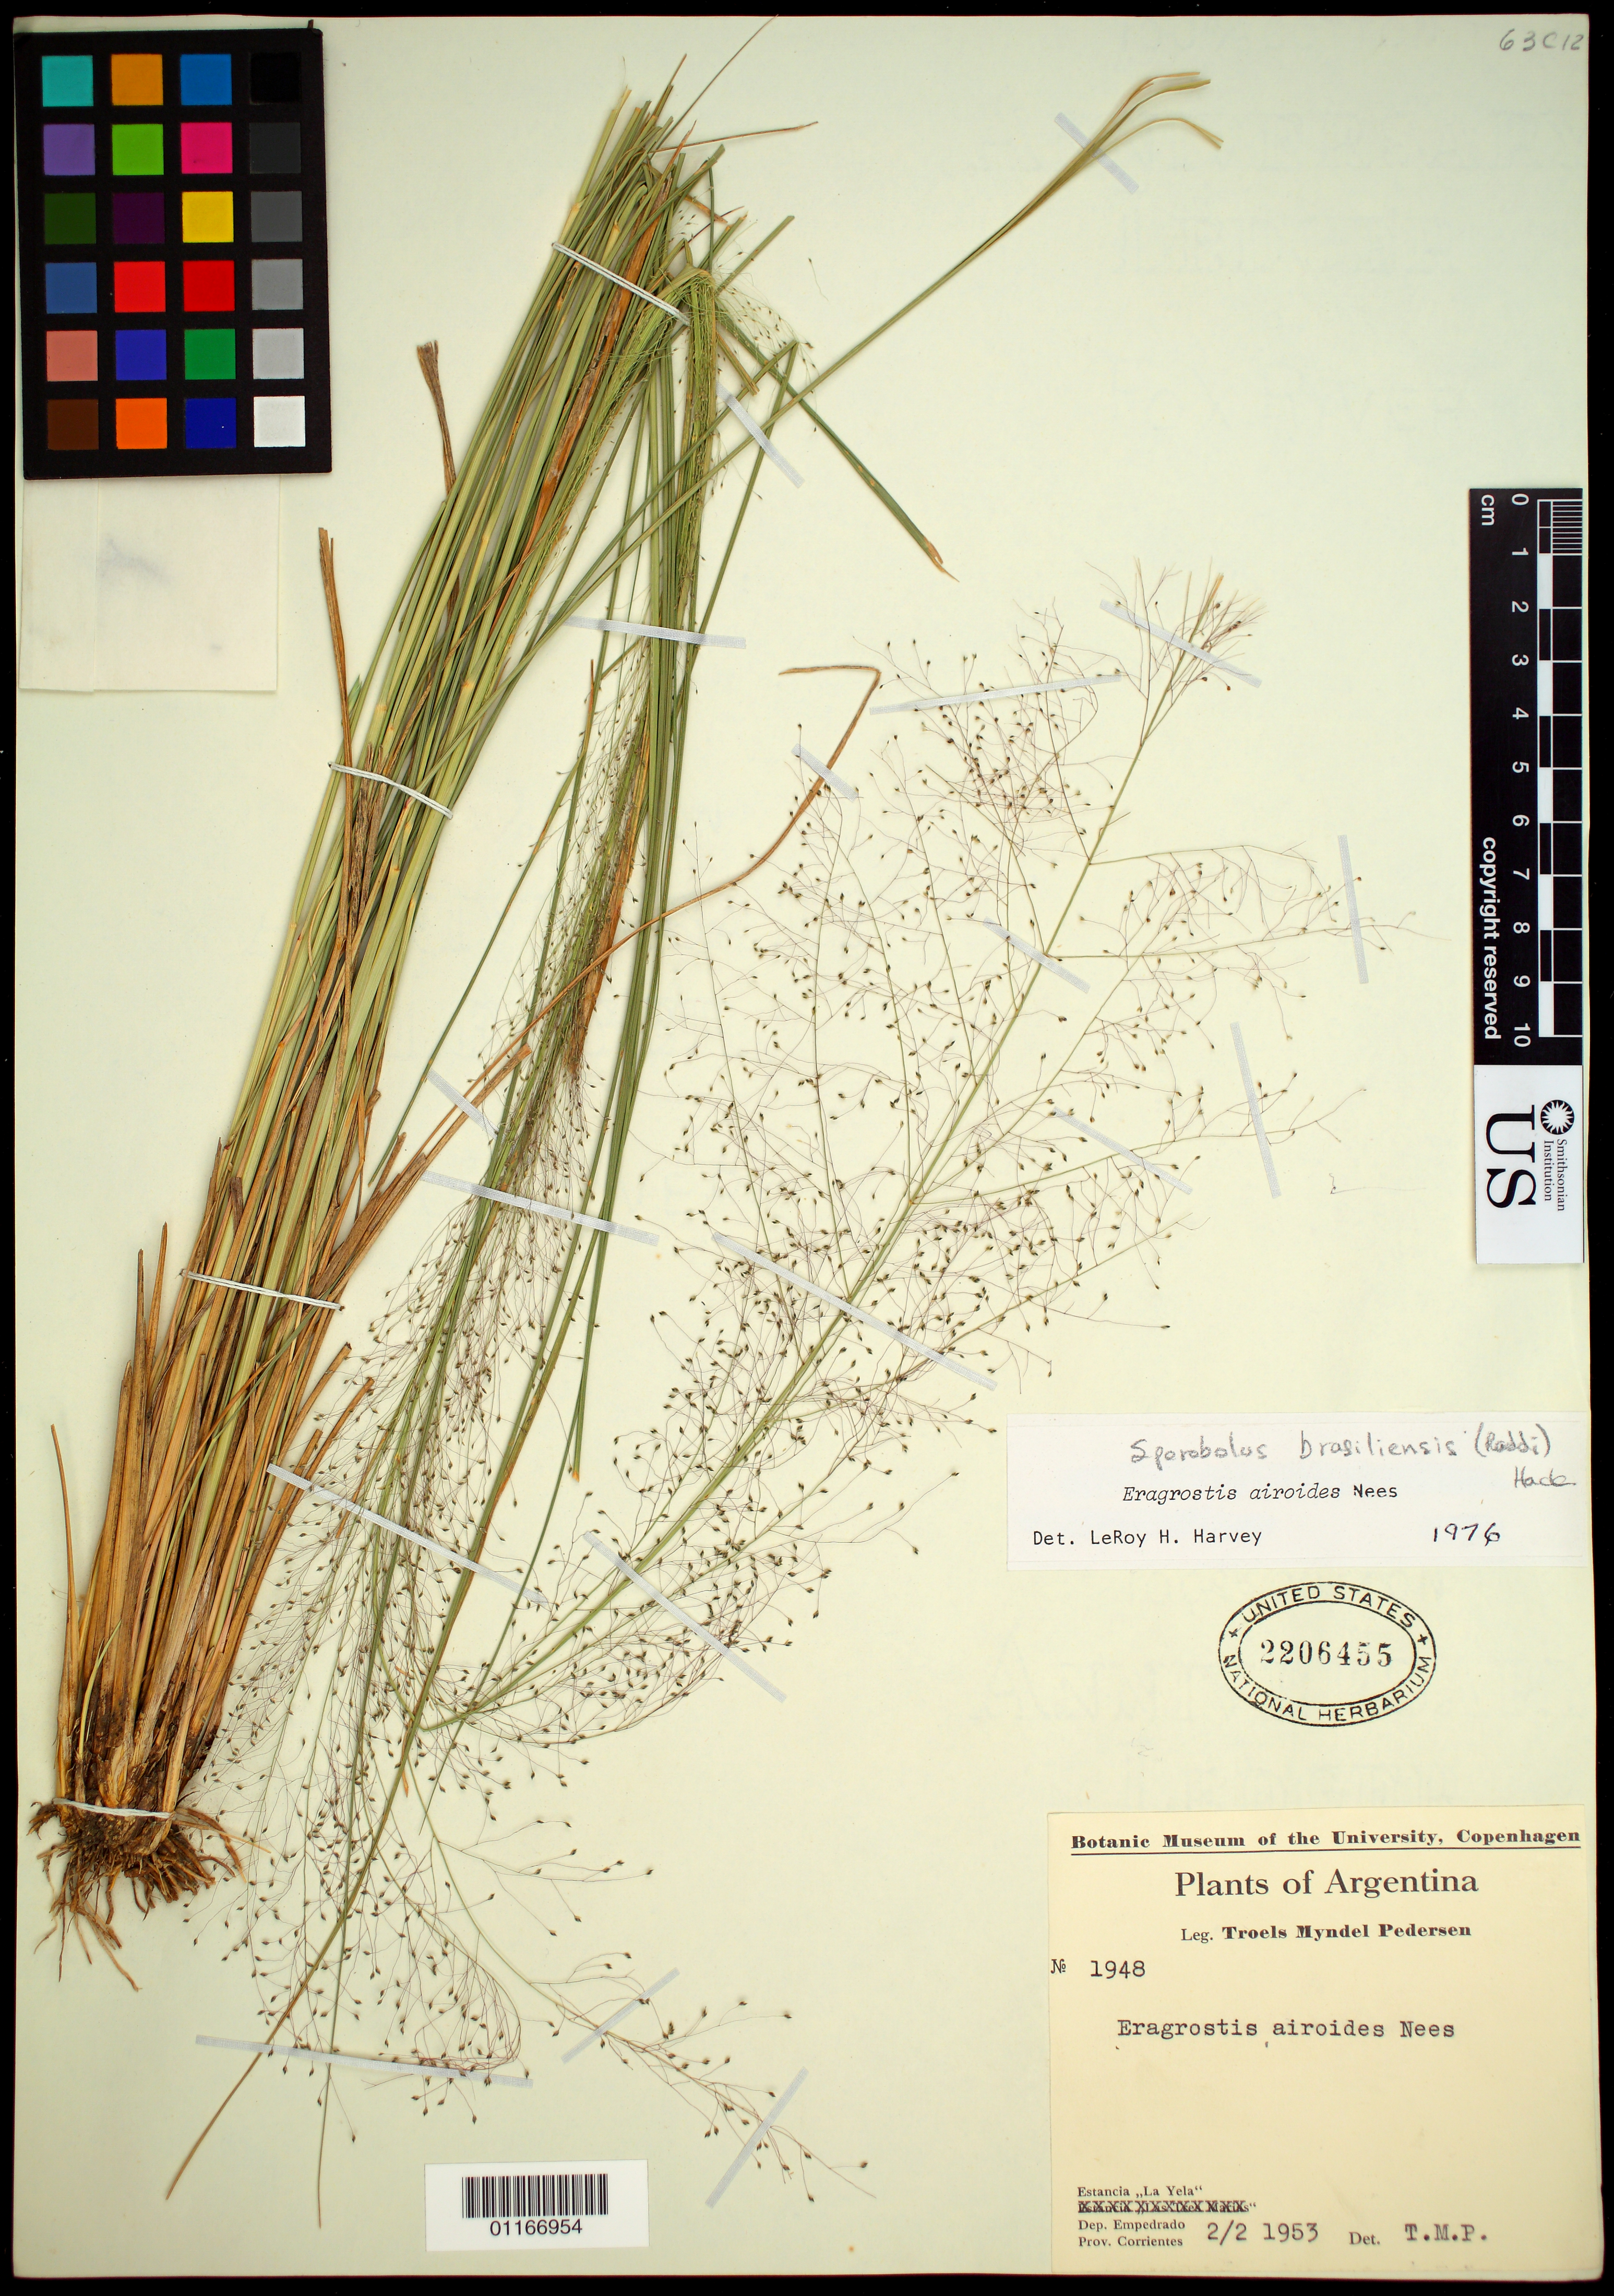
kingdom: Plantae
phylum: Tracheophyta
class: Liliopsida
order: Poales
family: Poaceae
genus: Eragrostis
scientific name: Eragrostis airoides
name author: Nees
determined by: Harvey, L. H.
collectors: T. M. Pedersen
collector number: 1948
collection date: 1953-02-02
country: Argentina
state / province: Corrientes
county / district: Empedrado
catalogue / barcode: US 2206455